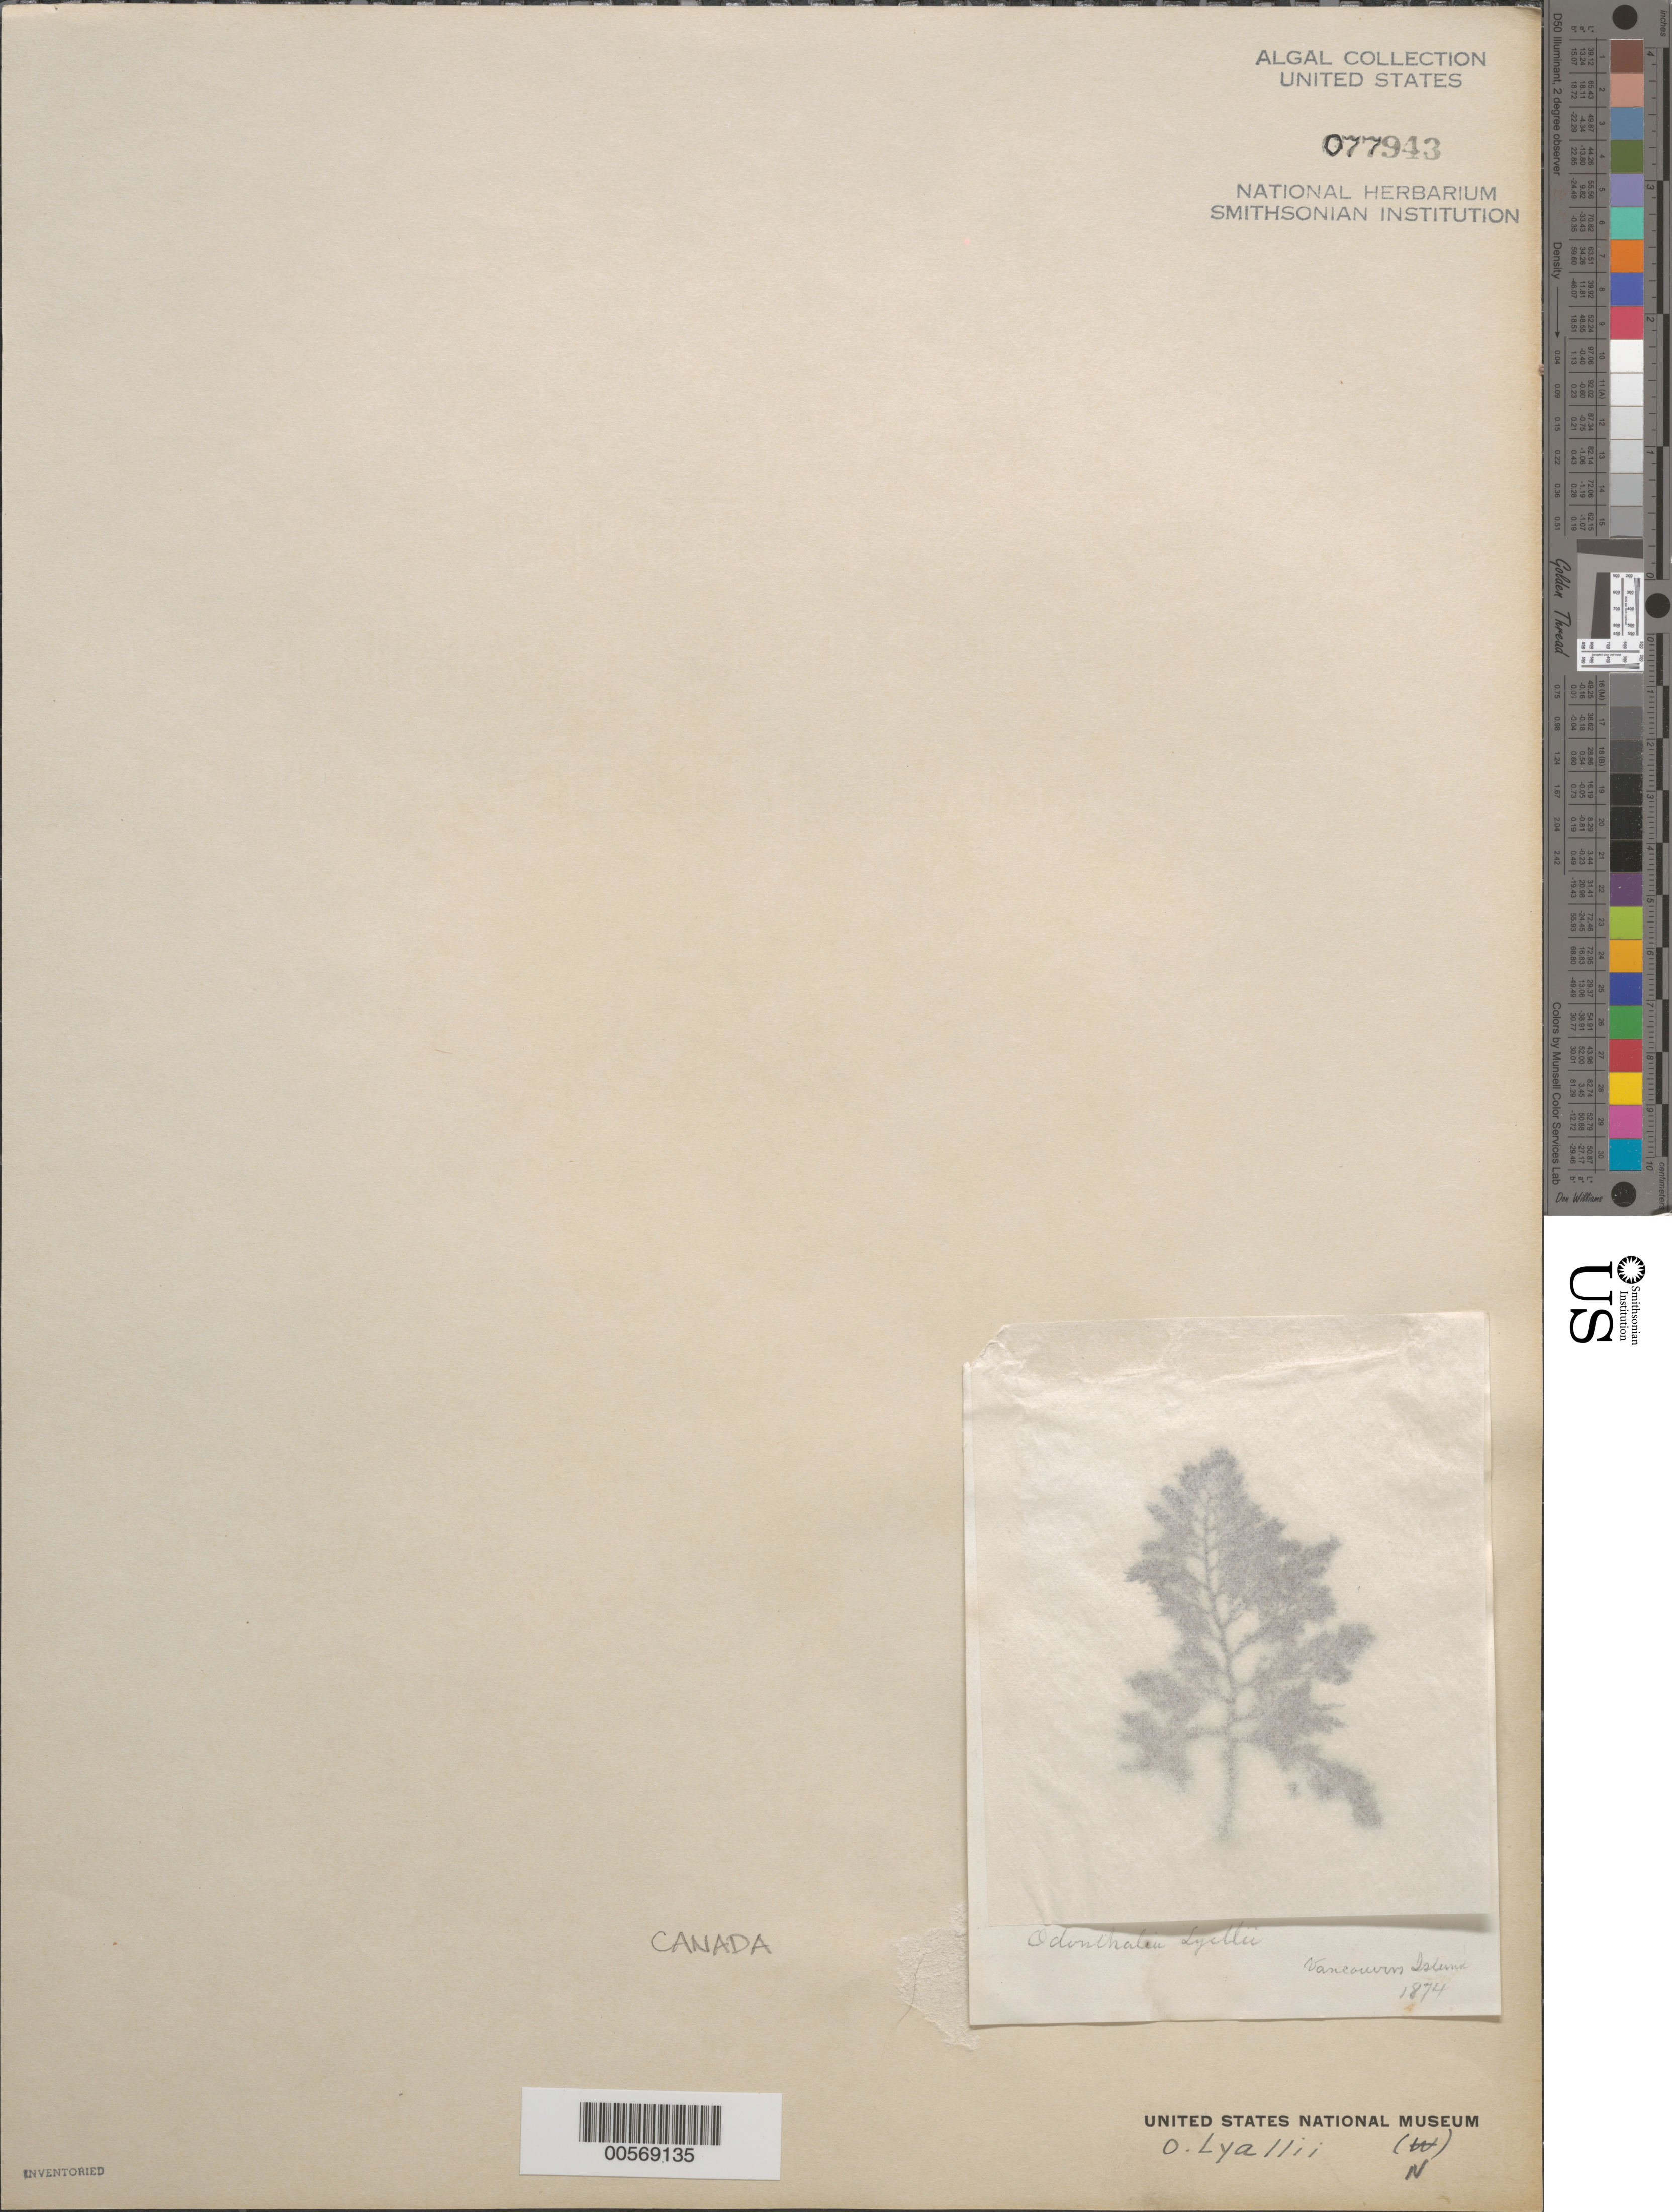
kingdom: Plantae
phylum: Rhodophyta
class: Florideophyceae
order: Ceramiales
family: Rhodomelaceae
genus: Odonthalia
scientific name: Odonthalia lyallii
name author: (Harv.) J. Agardh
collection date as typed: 1874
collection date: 1874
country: Canada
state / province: British Columbia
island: Vancouver Island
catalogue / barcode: US 77943